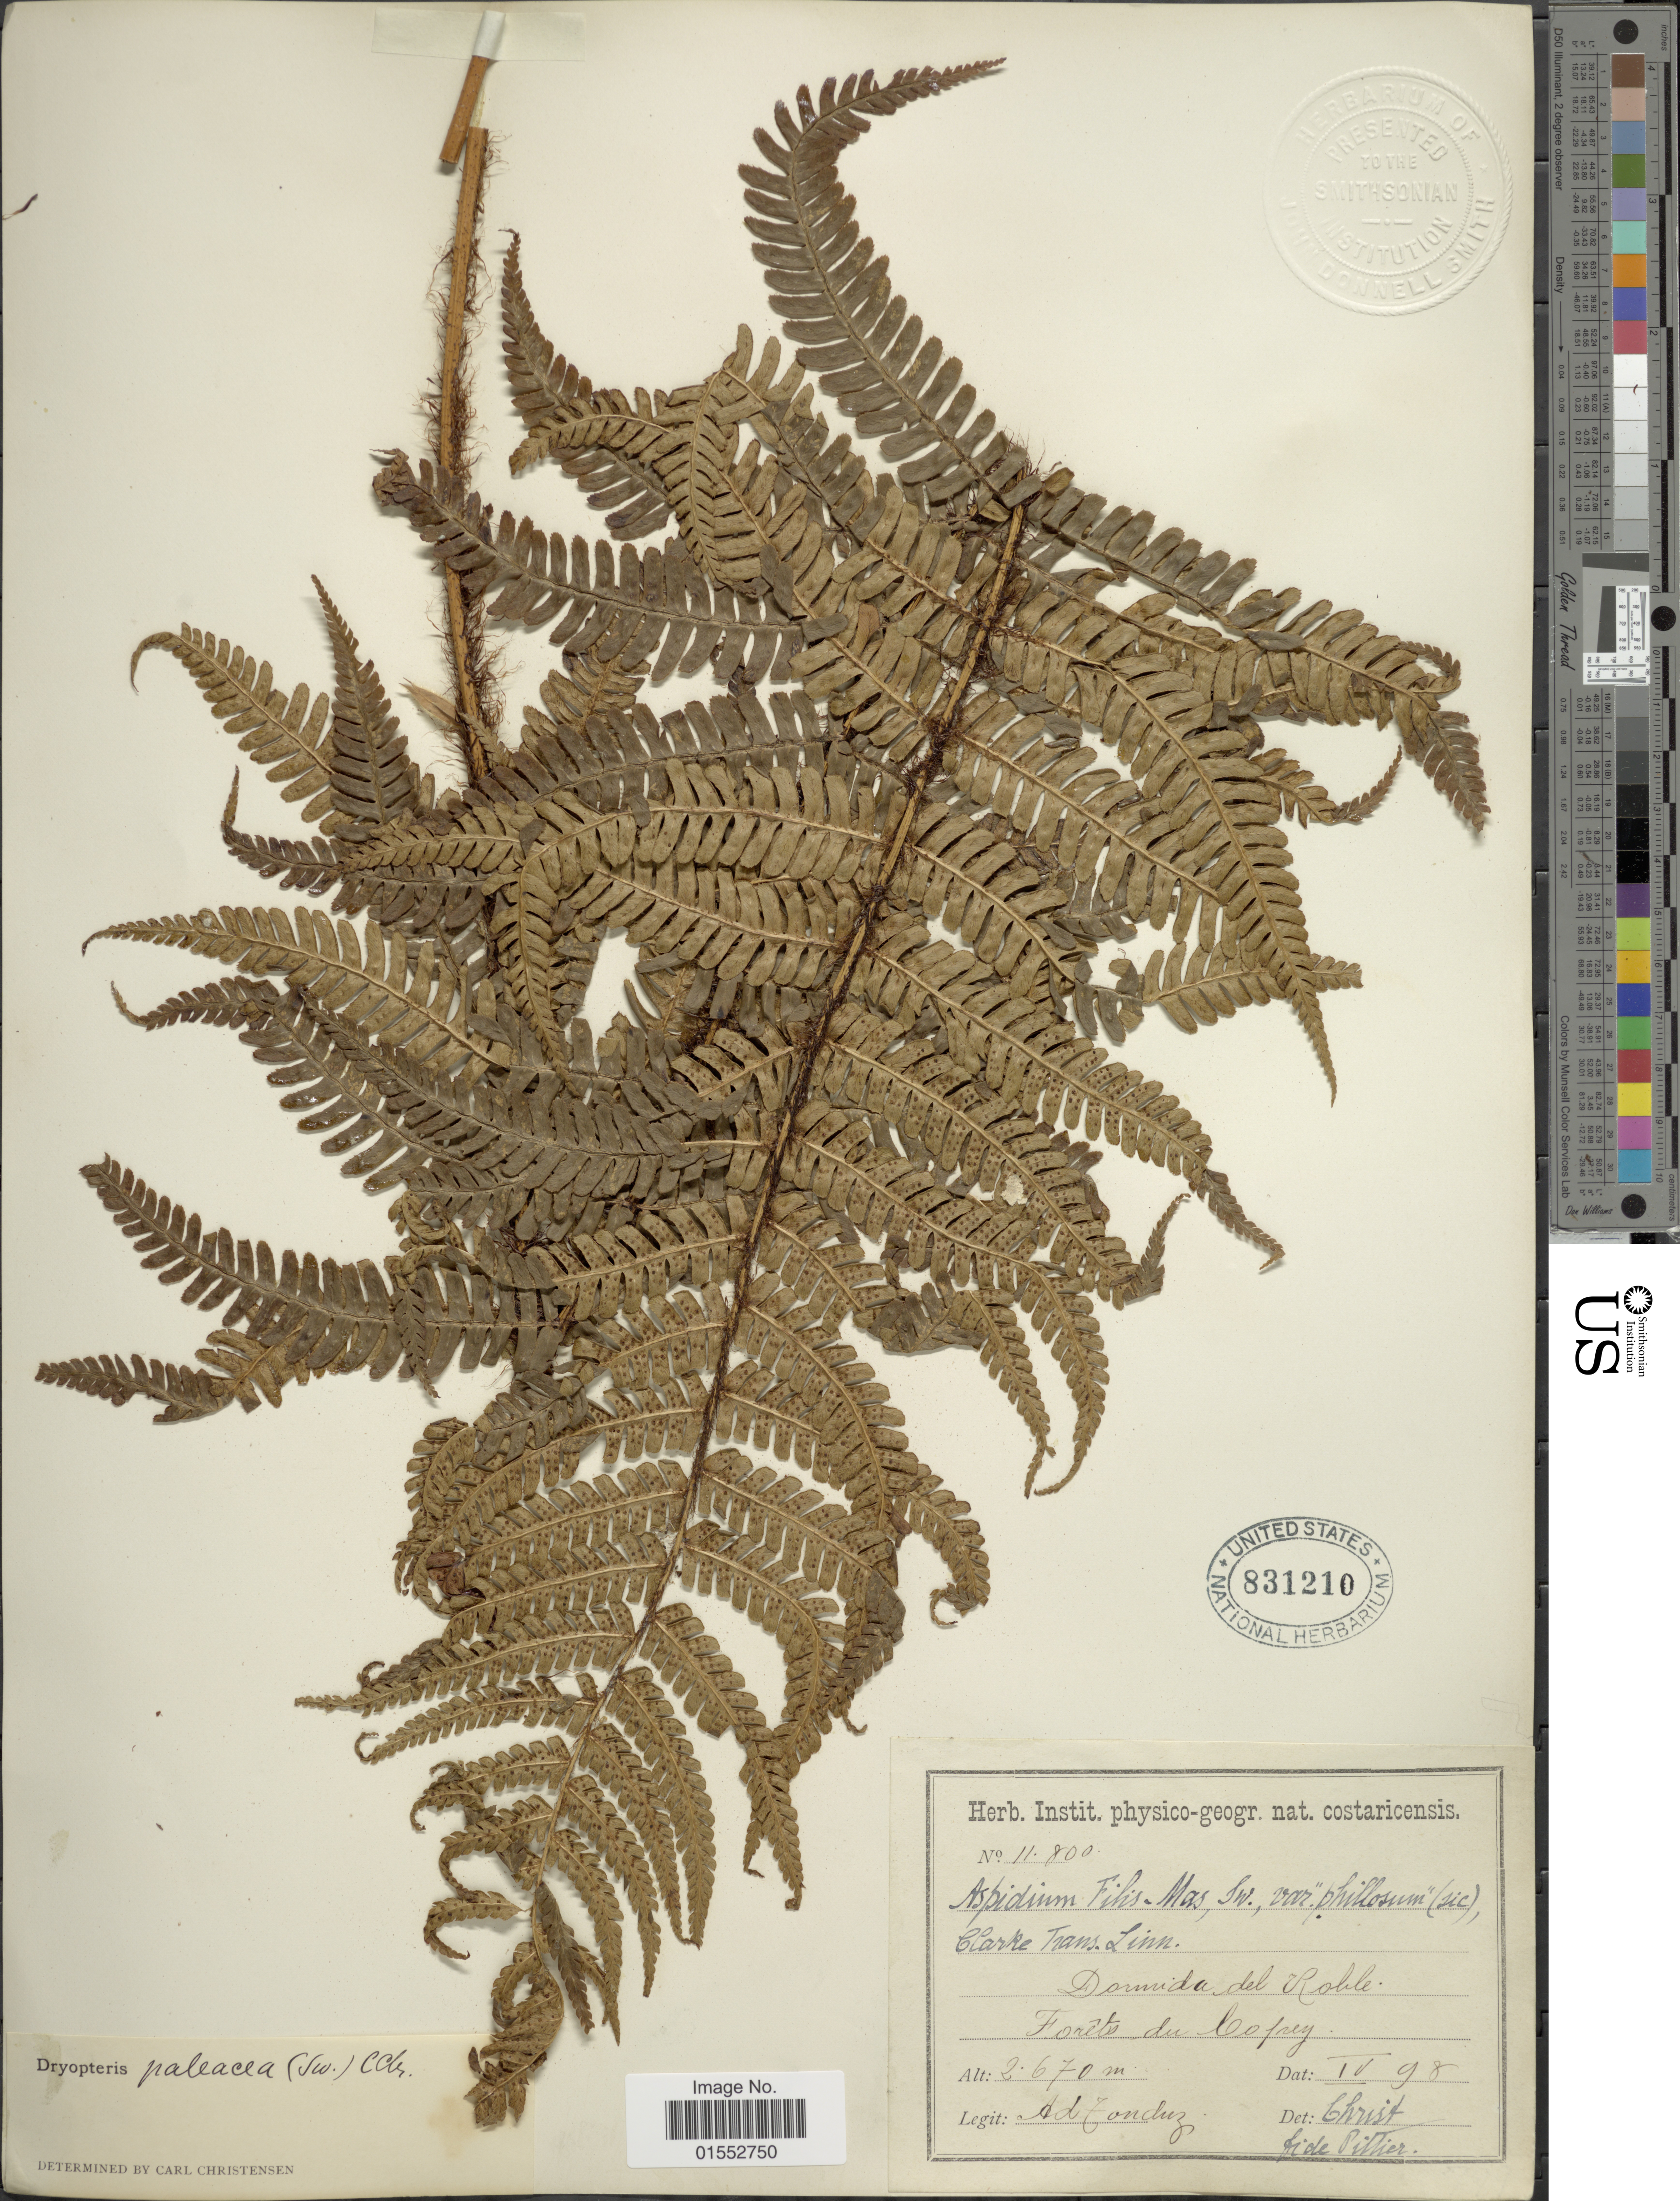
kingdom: Plantae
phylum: Tracheophyta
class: Polypodiopsida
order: Polypodiales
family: Dryopteridaceae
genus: Dryopteris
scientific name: Dryopteris wallichiana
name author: (Spreng.) Hyl.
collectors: A. Tonduz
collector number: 11800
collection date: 1898-04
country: Costa Rica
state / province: San José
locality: Dormida del Roble, Forêts du Copey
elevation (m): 2670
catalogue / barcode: US 831210